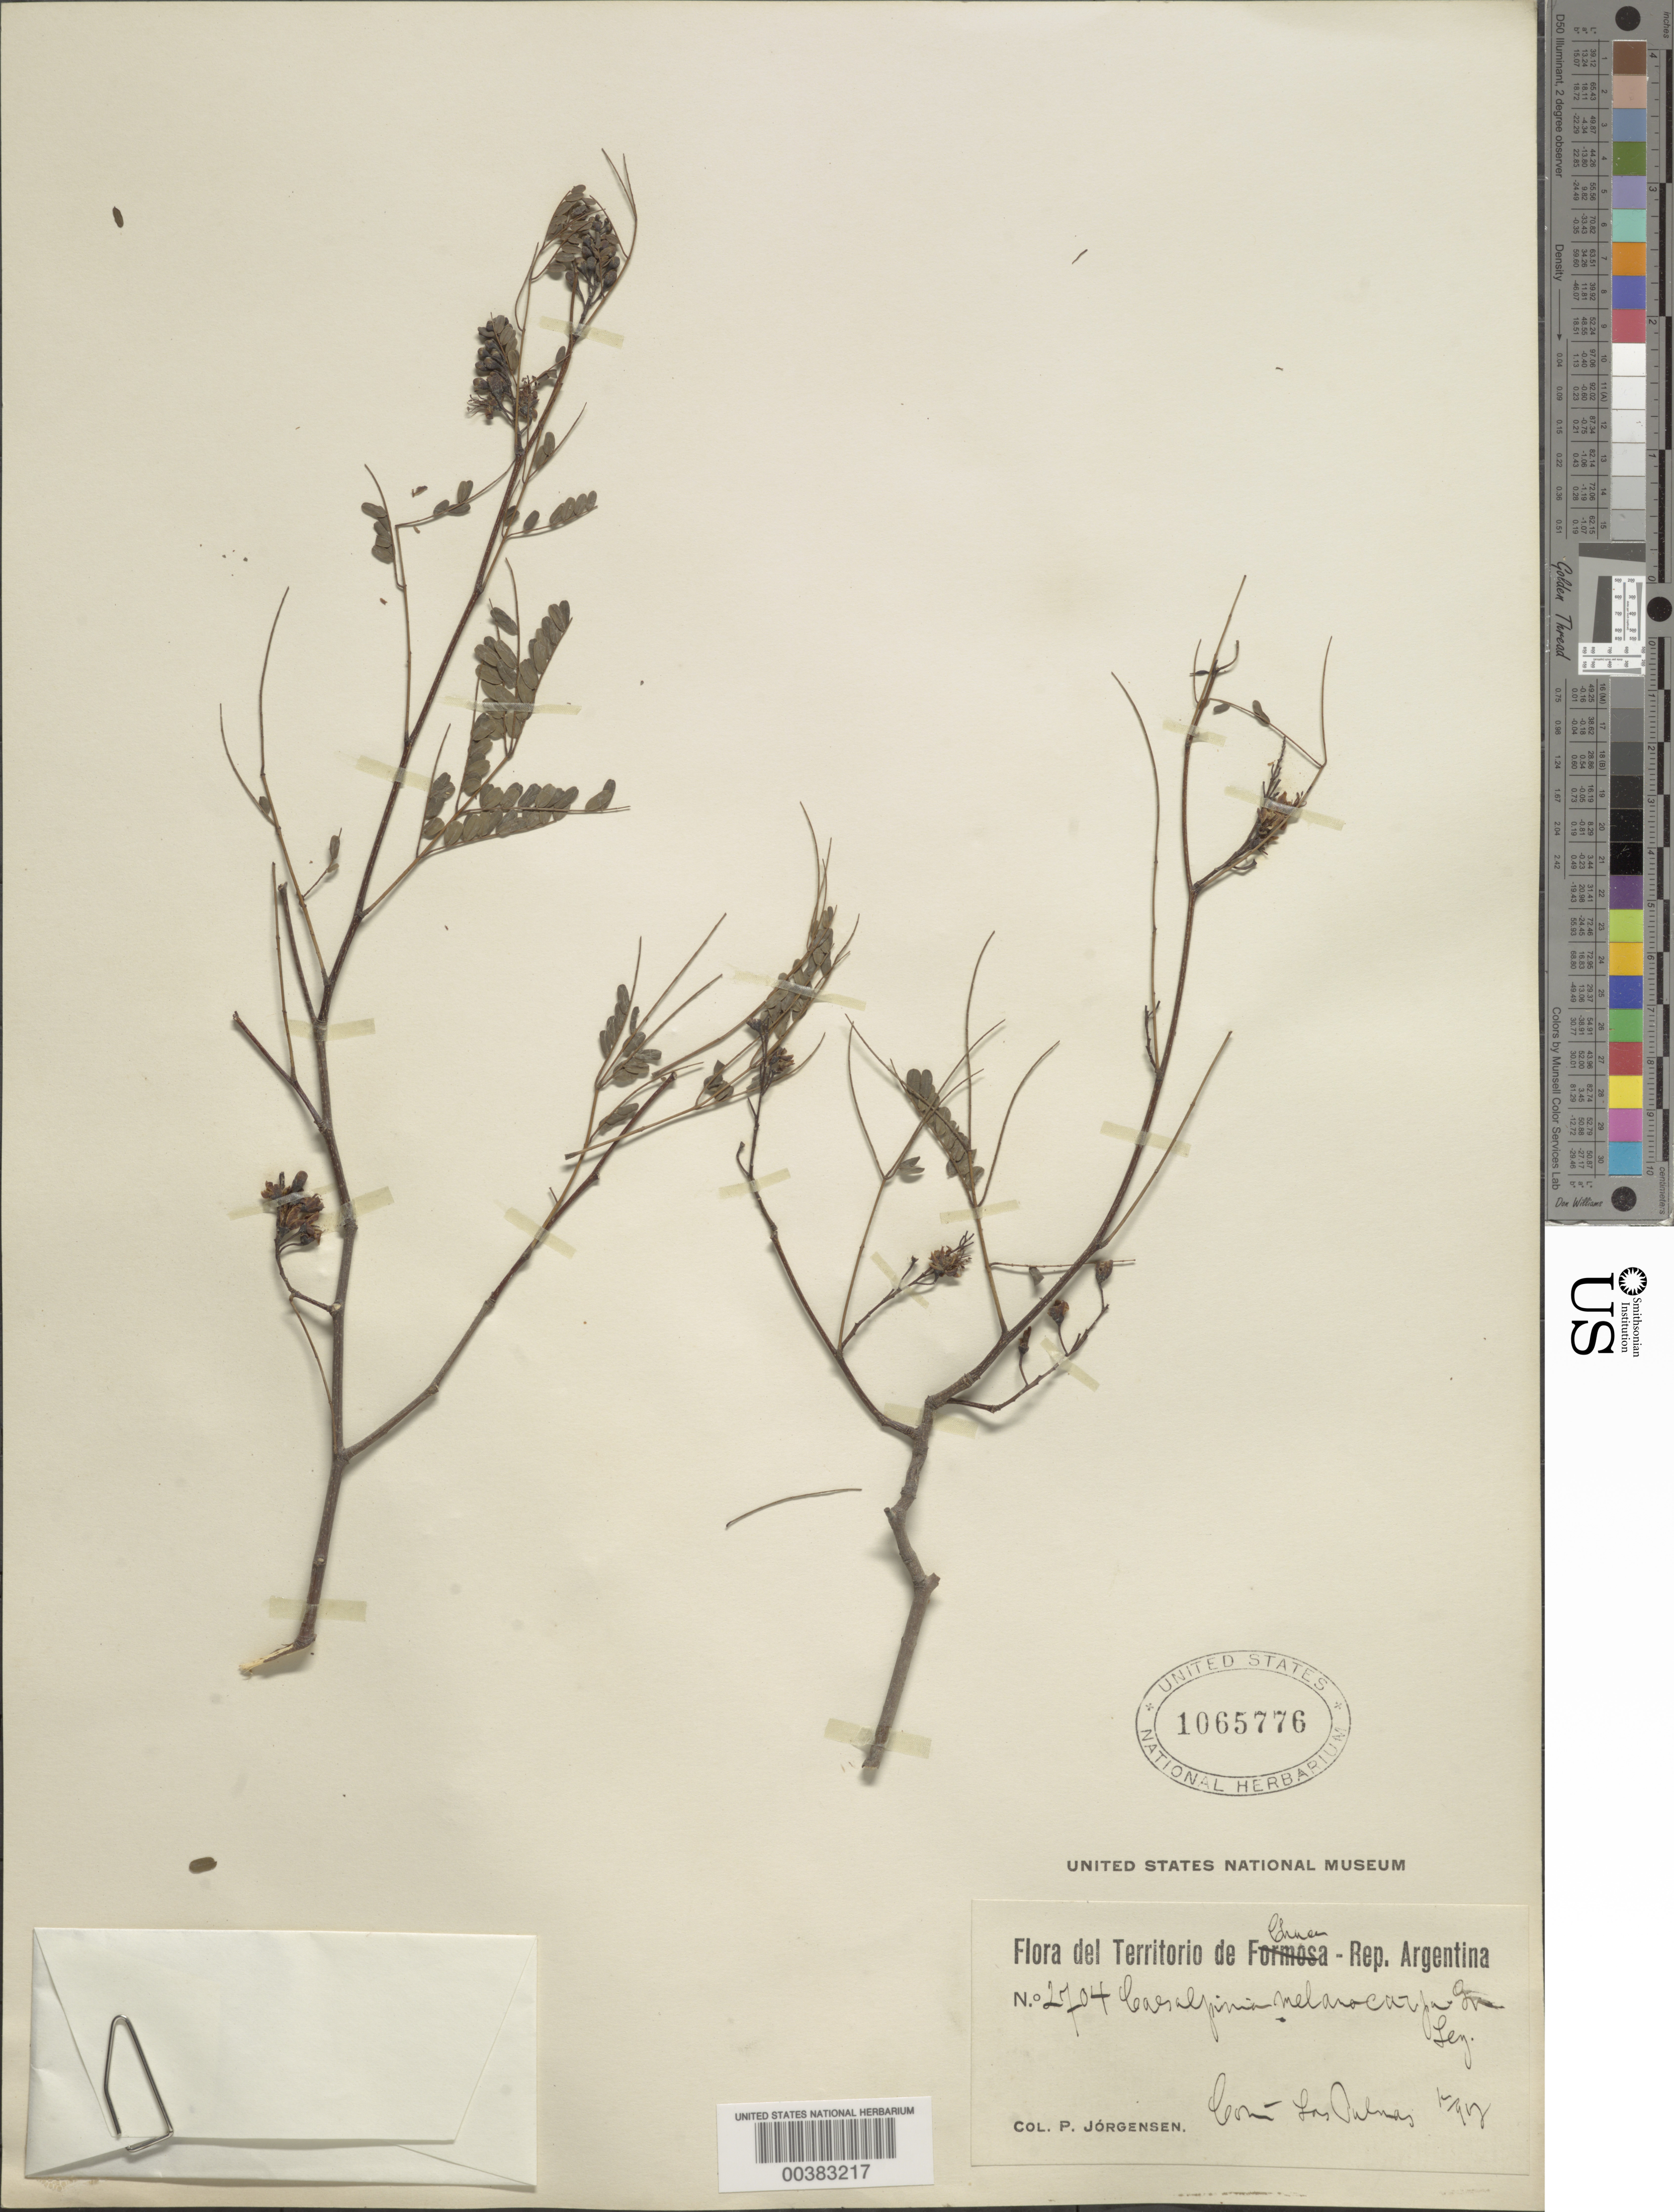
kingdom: Plantae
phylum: Tracheophyta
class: Magnoliopsida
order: Fabales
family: Fabaceae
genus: Libidibia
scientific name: Libidibia paraguariensis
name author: (Parodi) G.P. Lewis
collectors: P. Jorgensen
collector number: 2704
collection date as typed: Jan 1892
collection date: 1892-01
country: Argentina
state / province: Chaco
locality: Coni las Palmas (Comun las Palmas?)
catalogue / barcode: US 1065776